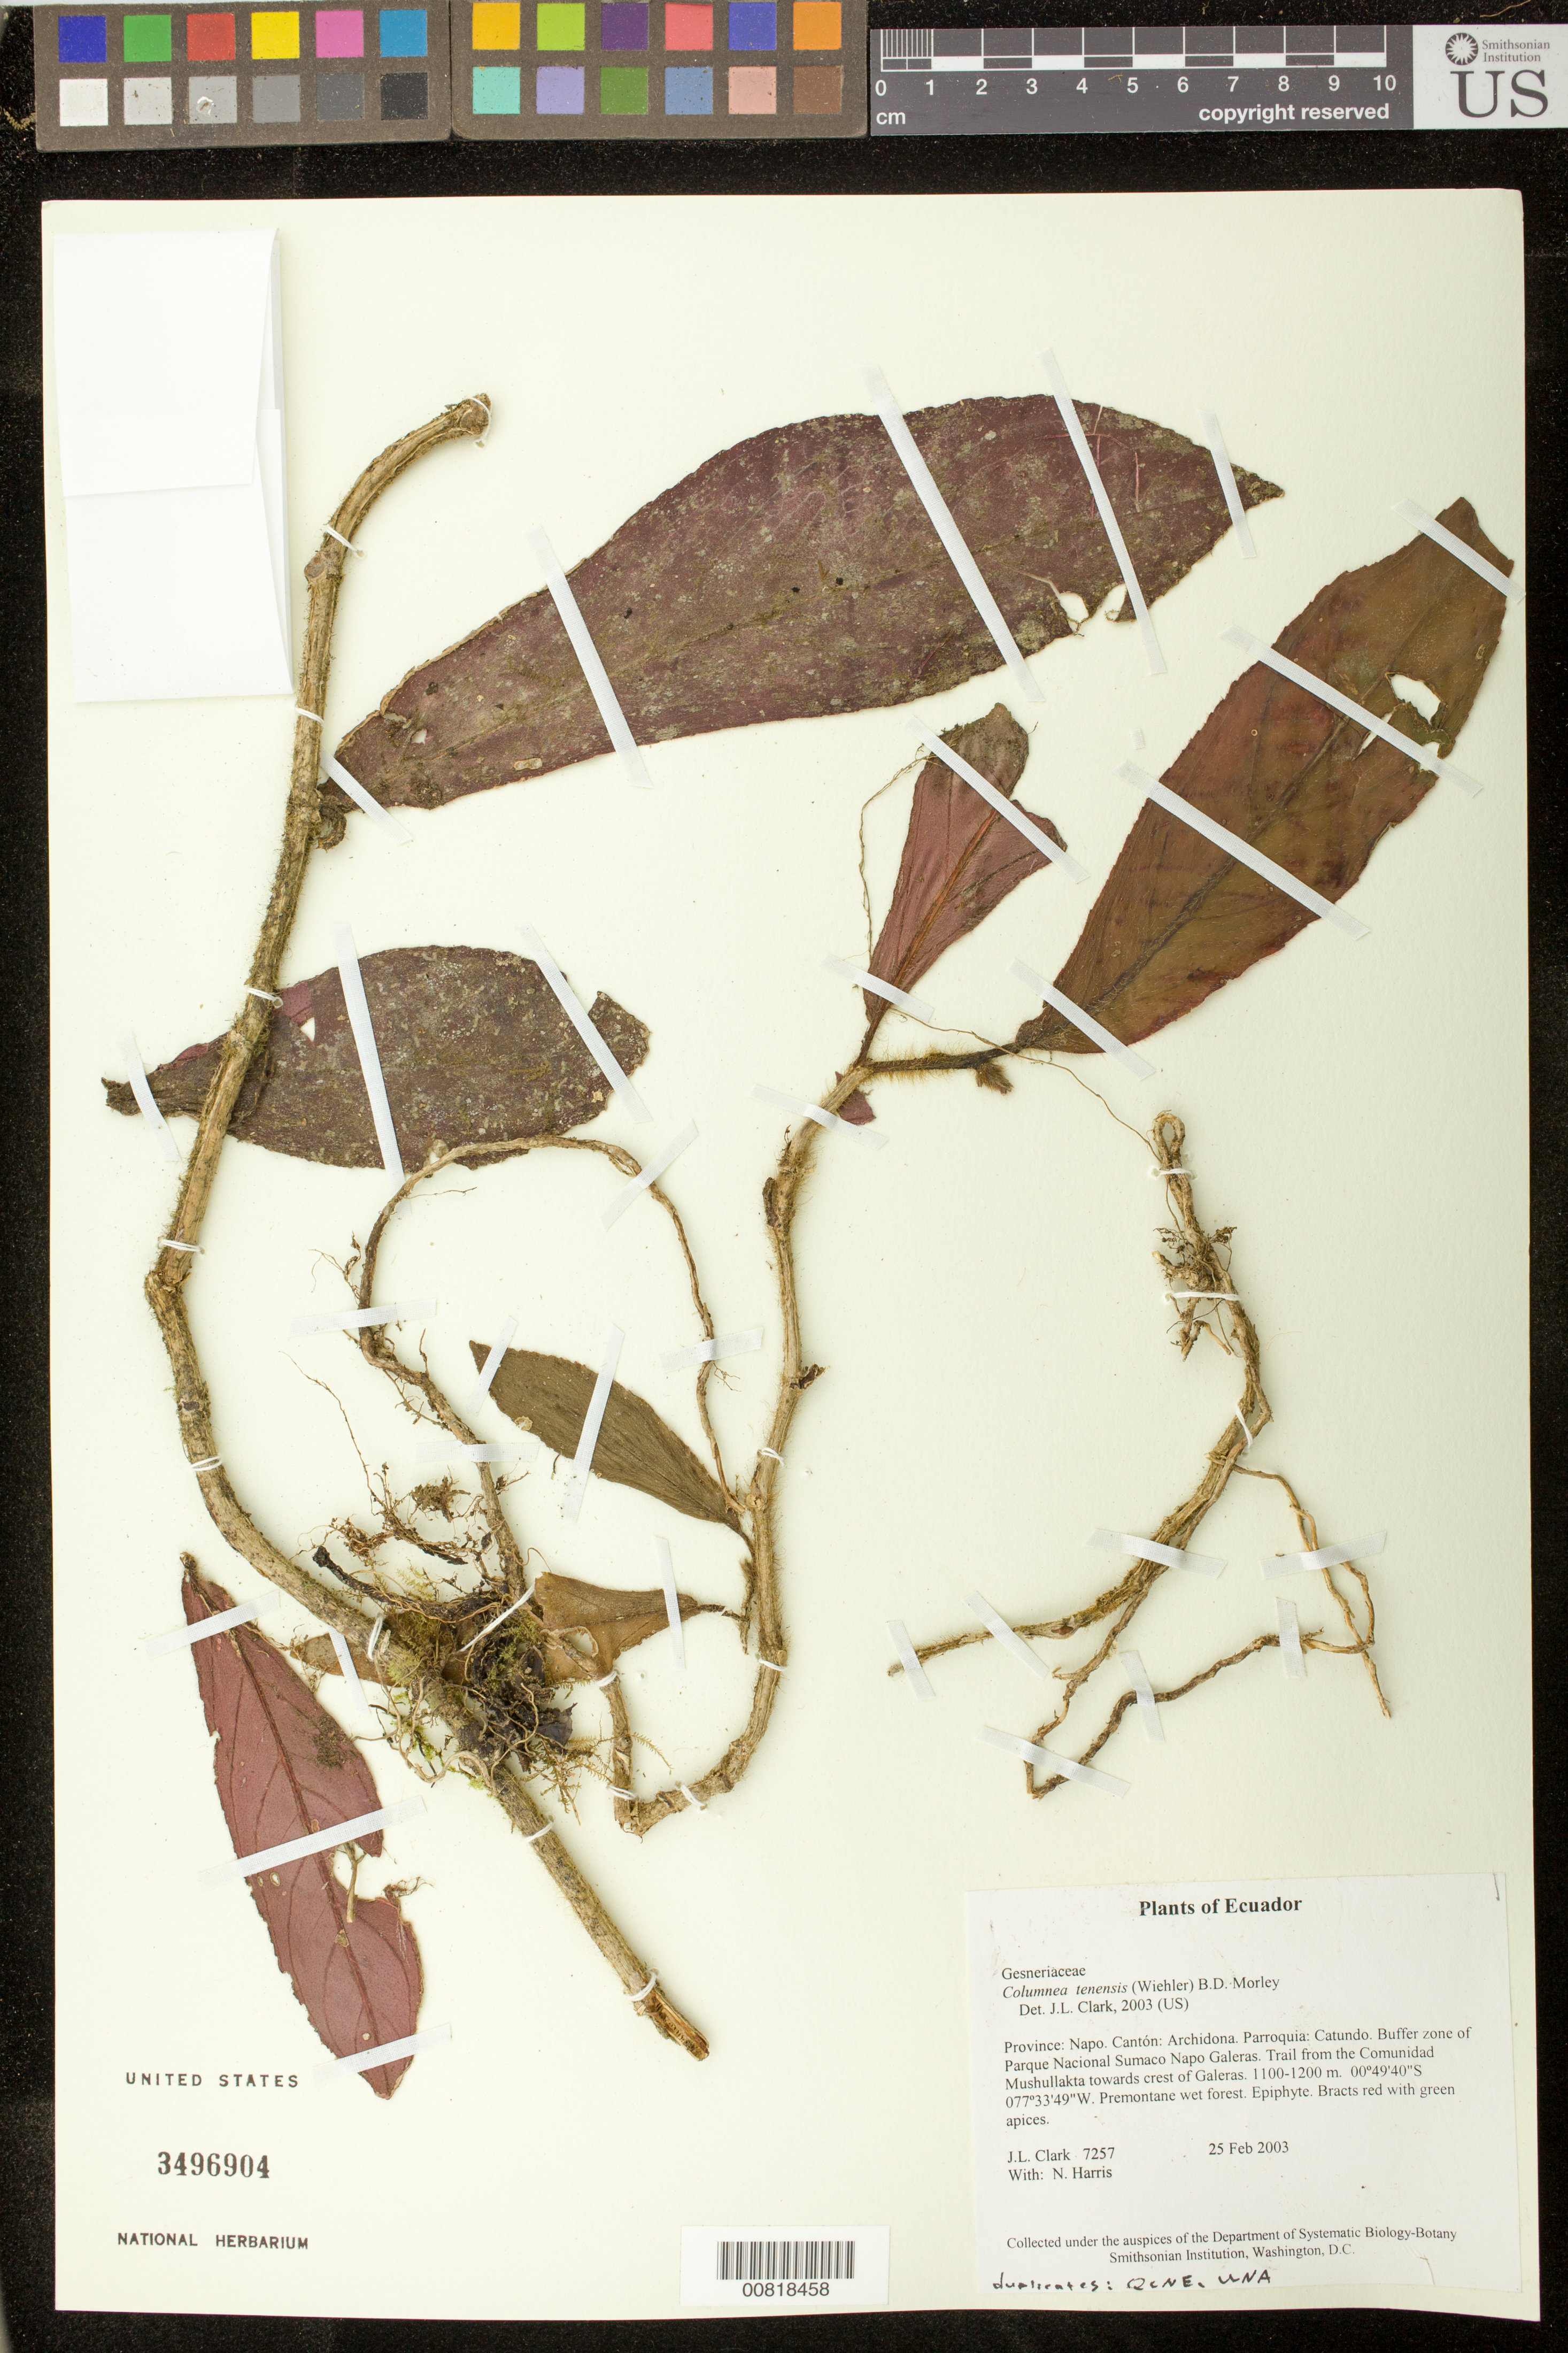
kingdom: Plantae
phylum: Tracheophyta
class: Magnoliopsida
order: Lamiales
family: Gesneriaceae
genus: Columnea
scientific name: Columnea illepida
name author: H.E. Moore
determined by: Clark, J. L.; Skog, Laurence E.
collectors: J. L. Clark & N. Harris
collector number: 7257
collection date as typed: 25 Feb 2003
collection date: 2003-02-25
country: Ecuador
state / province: Napo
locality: Archidona. Parroquia: Catundo. Buffer zone of Parque Nacional Sumaco Napo Galeras. Trail from the Comunidad Mushullakta towards crest of Galeras.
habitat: Premontane wet forest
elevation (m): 1100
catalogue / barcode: US 3496904